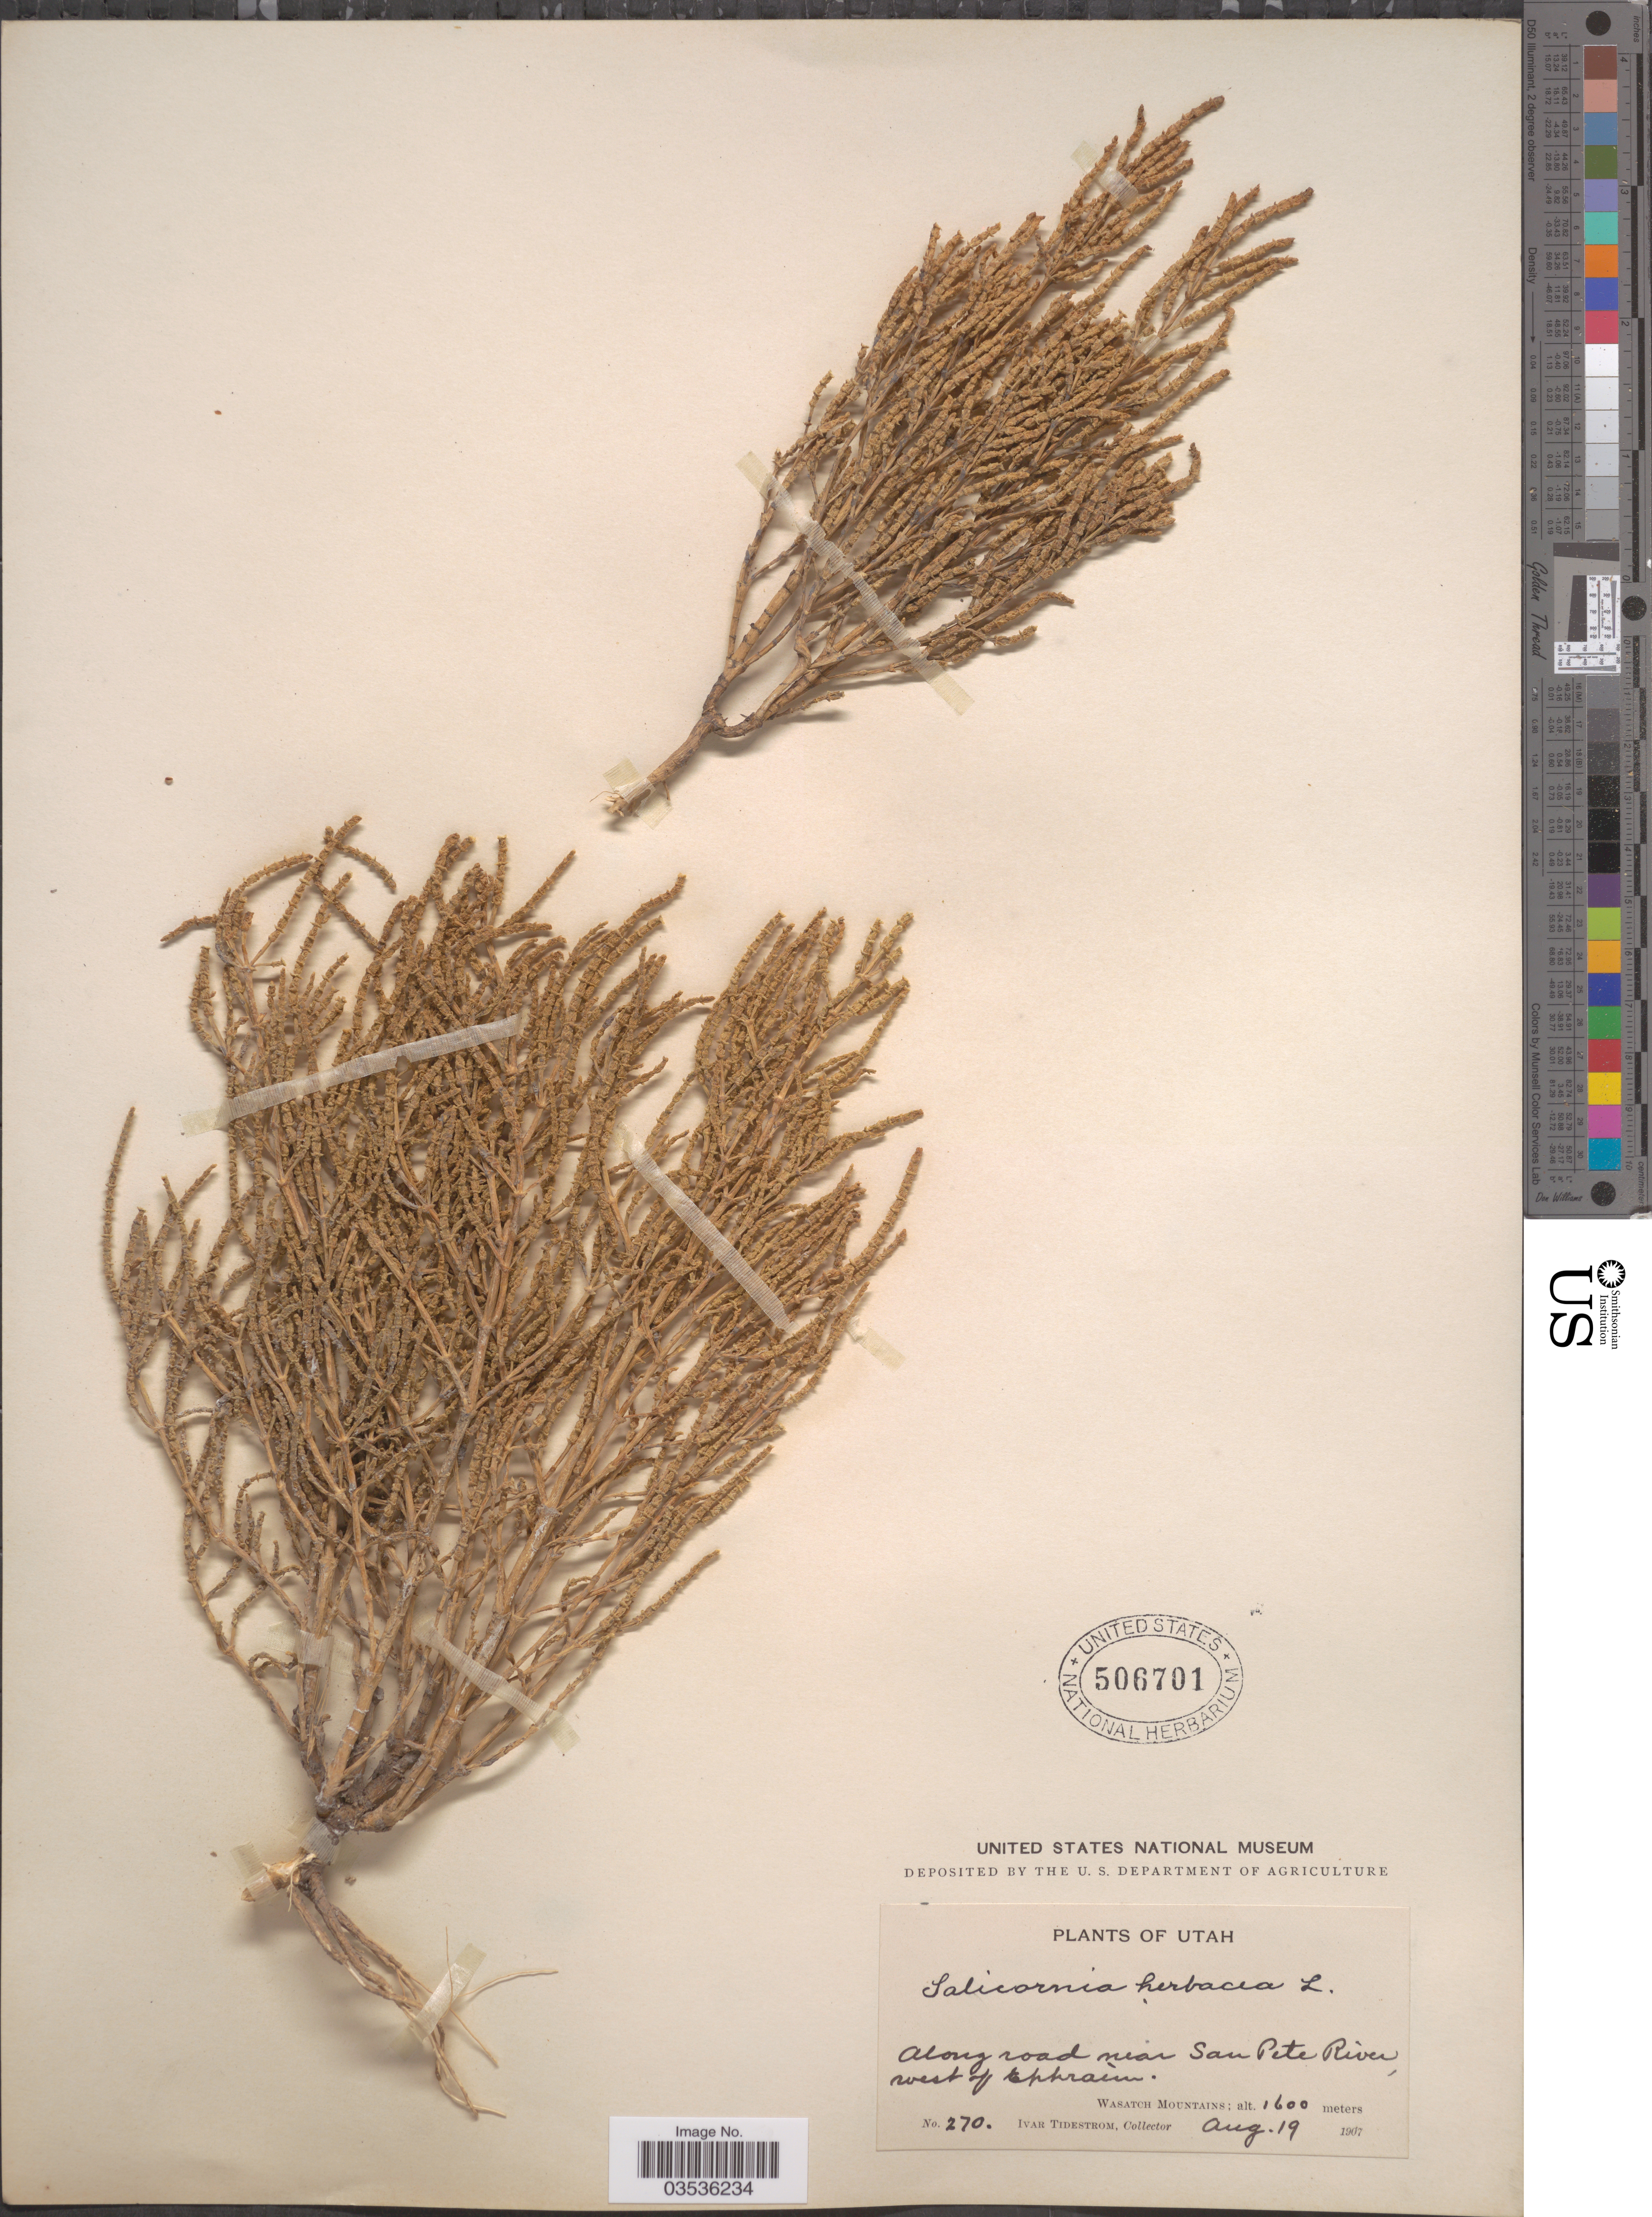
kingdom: Plantae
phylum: Tracheophyta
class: Magnoliopsida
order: Caryophyllales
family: Amaranthaceae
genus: Salicornia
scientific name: Salicornia rubra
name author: A. Nelson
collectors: I. F. Tidestrom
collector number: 270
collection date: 1907-08-19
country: United States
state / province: Utah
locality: Along road near San Pete River, west of Ephraim. Wasatch Mountains.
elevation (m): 1600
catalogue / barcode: US 506701